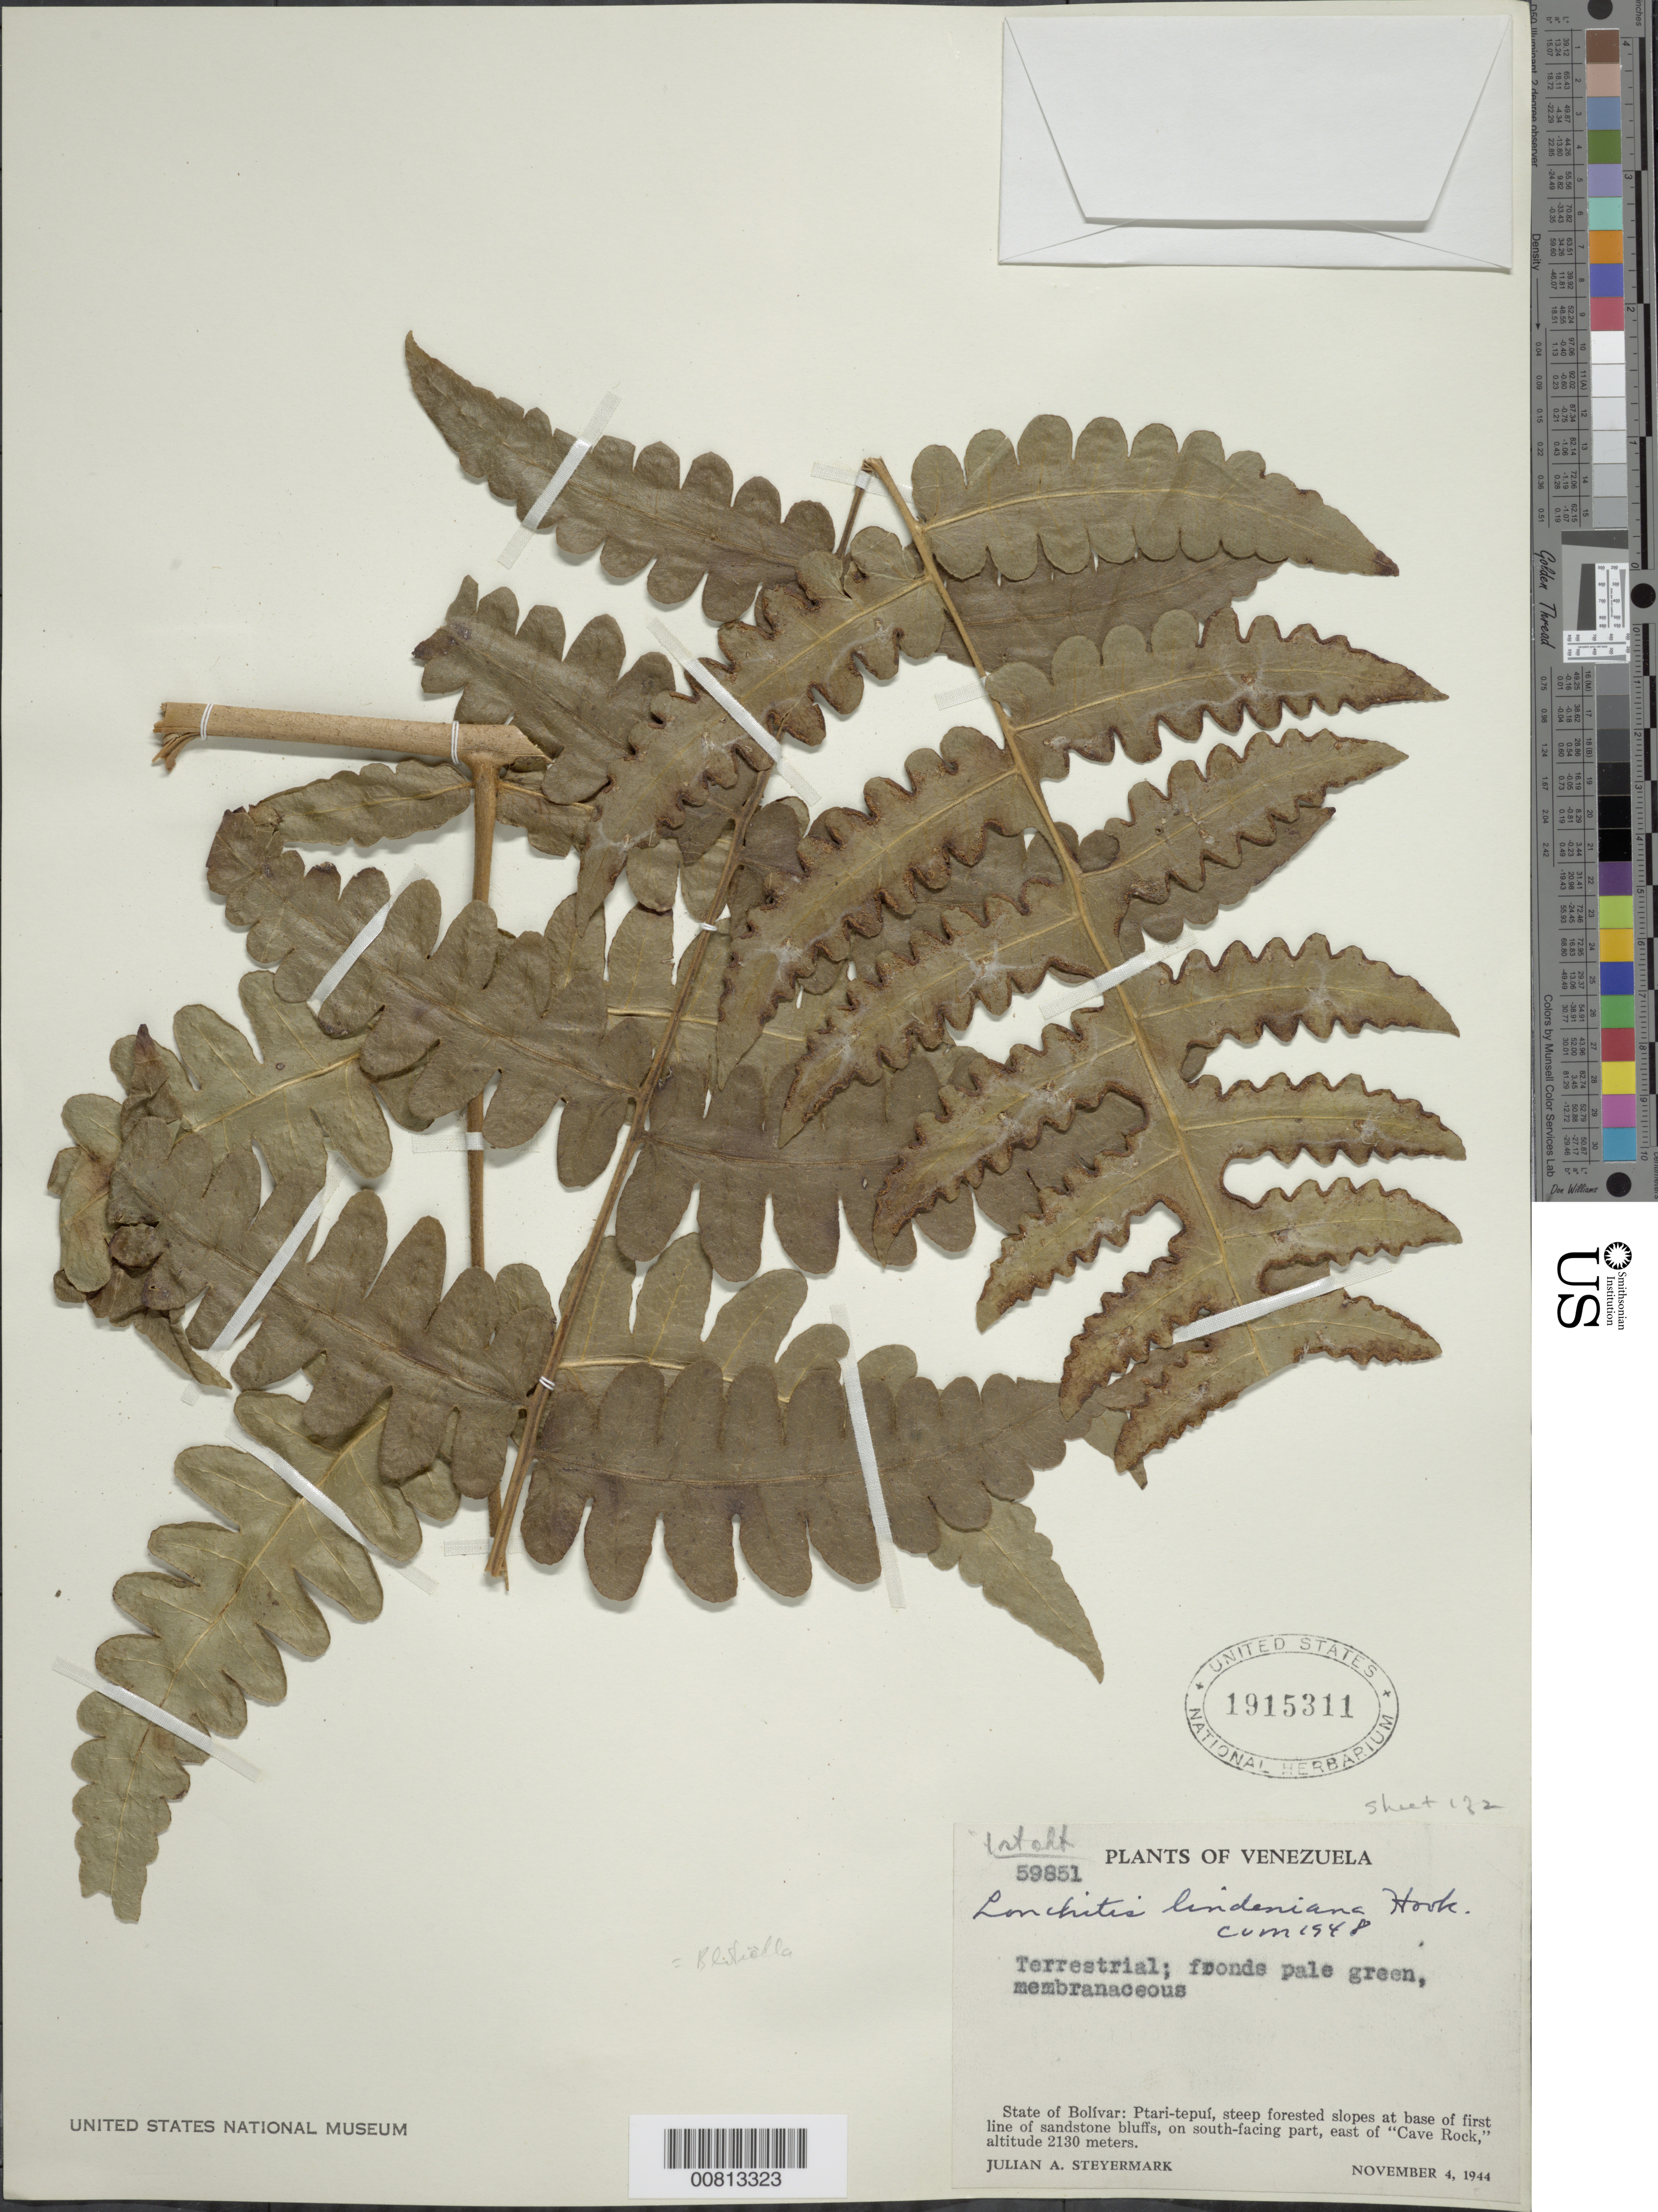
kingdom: Plantae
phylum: Tracheophyta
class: Polypodiopsida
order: Polypodiales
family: Dennstaedtiaceae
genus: Blotiella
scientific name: Blotiella lindeniana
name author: (Hook.) R.M. Tryon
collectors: J. Steyermark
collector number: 59851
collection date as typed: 4-Nov-44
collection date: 1944-11-04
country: Venezuela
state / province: Bolívar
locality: Ptari-tepuí, E of "Cave Rock"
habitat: Steep forested slopes at base of sandstone bluffs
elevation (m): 2130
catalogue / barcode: US 1915311